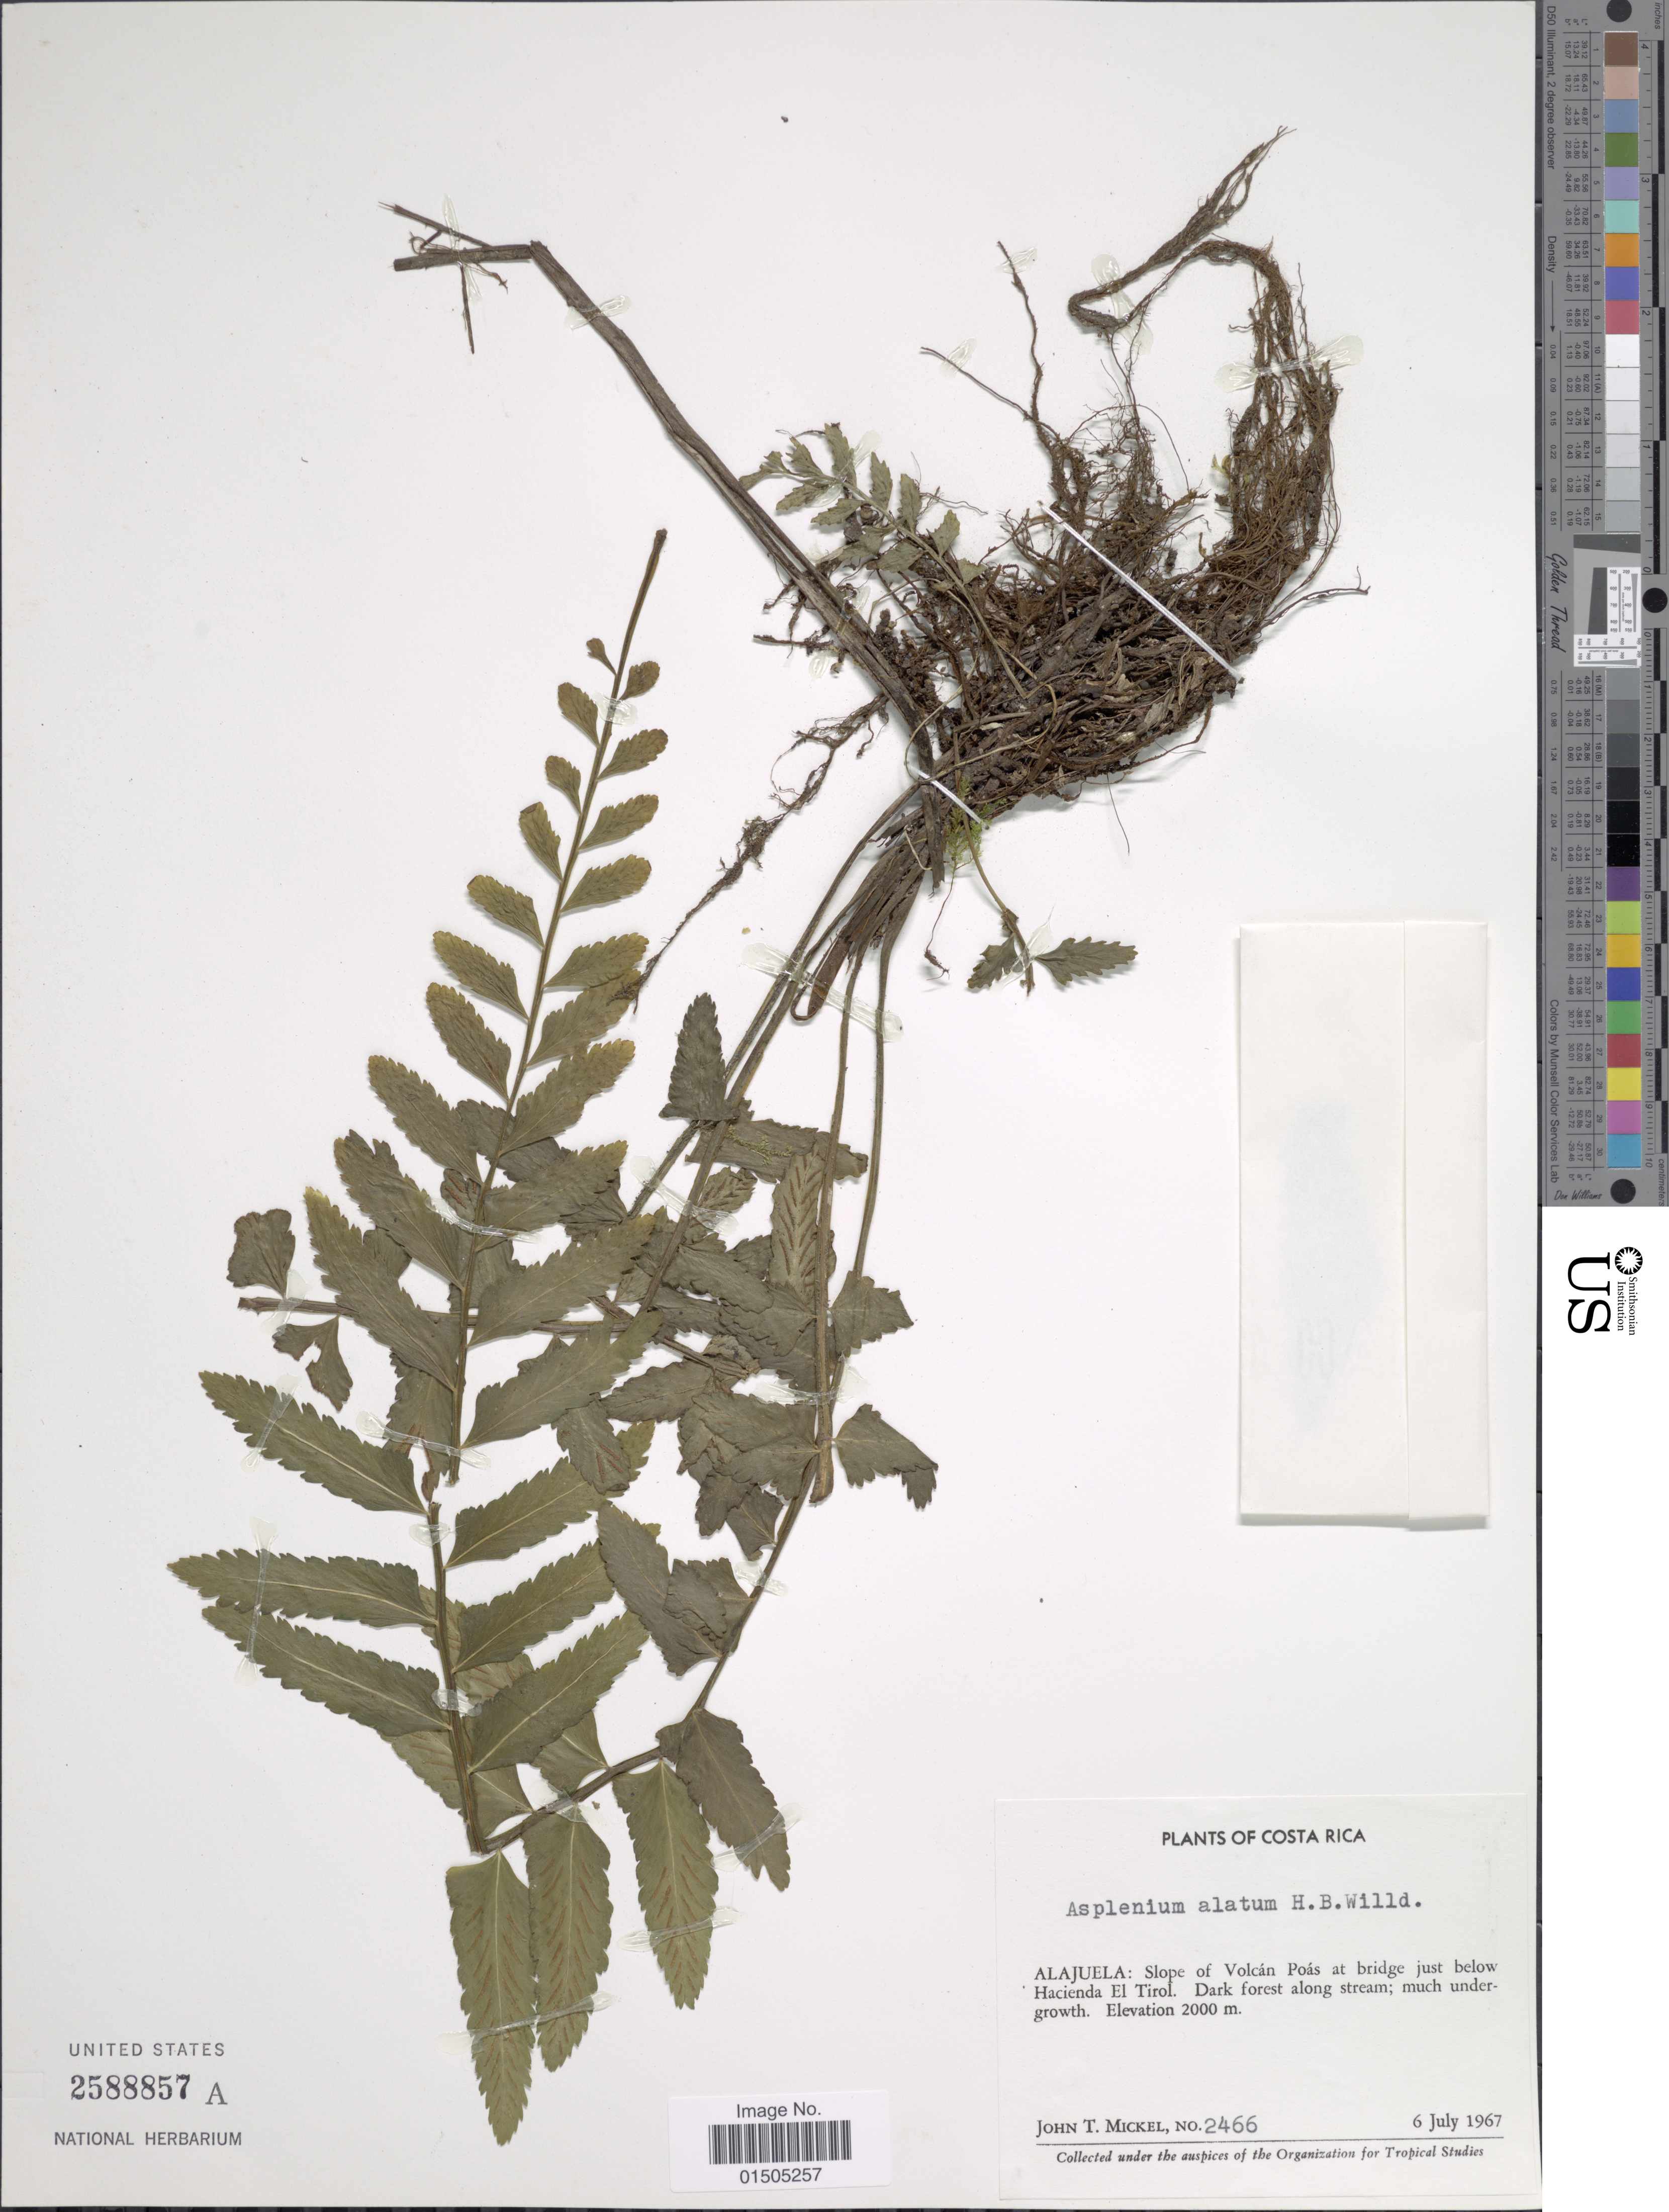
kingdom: Plantae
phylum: Tracheophyta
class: Polypodiopsida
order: Polypodiales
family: Aspleniaceae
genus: Asplenium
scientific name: Asplenium alatum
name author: Humb. & Bonpl. ex Willd.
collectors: J. T. Mickel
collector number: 2466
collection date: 1967-07-06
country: Costa Rica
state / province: Alajuela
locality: Slope of Volcán Poás at bridge just below Hacienda El Tirol.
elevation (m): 2000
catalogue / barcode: US 2588857A